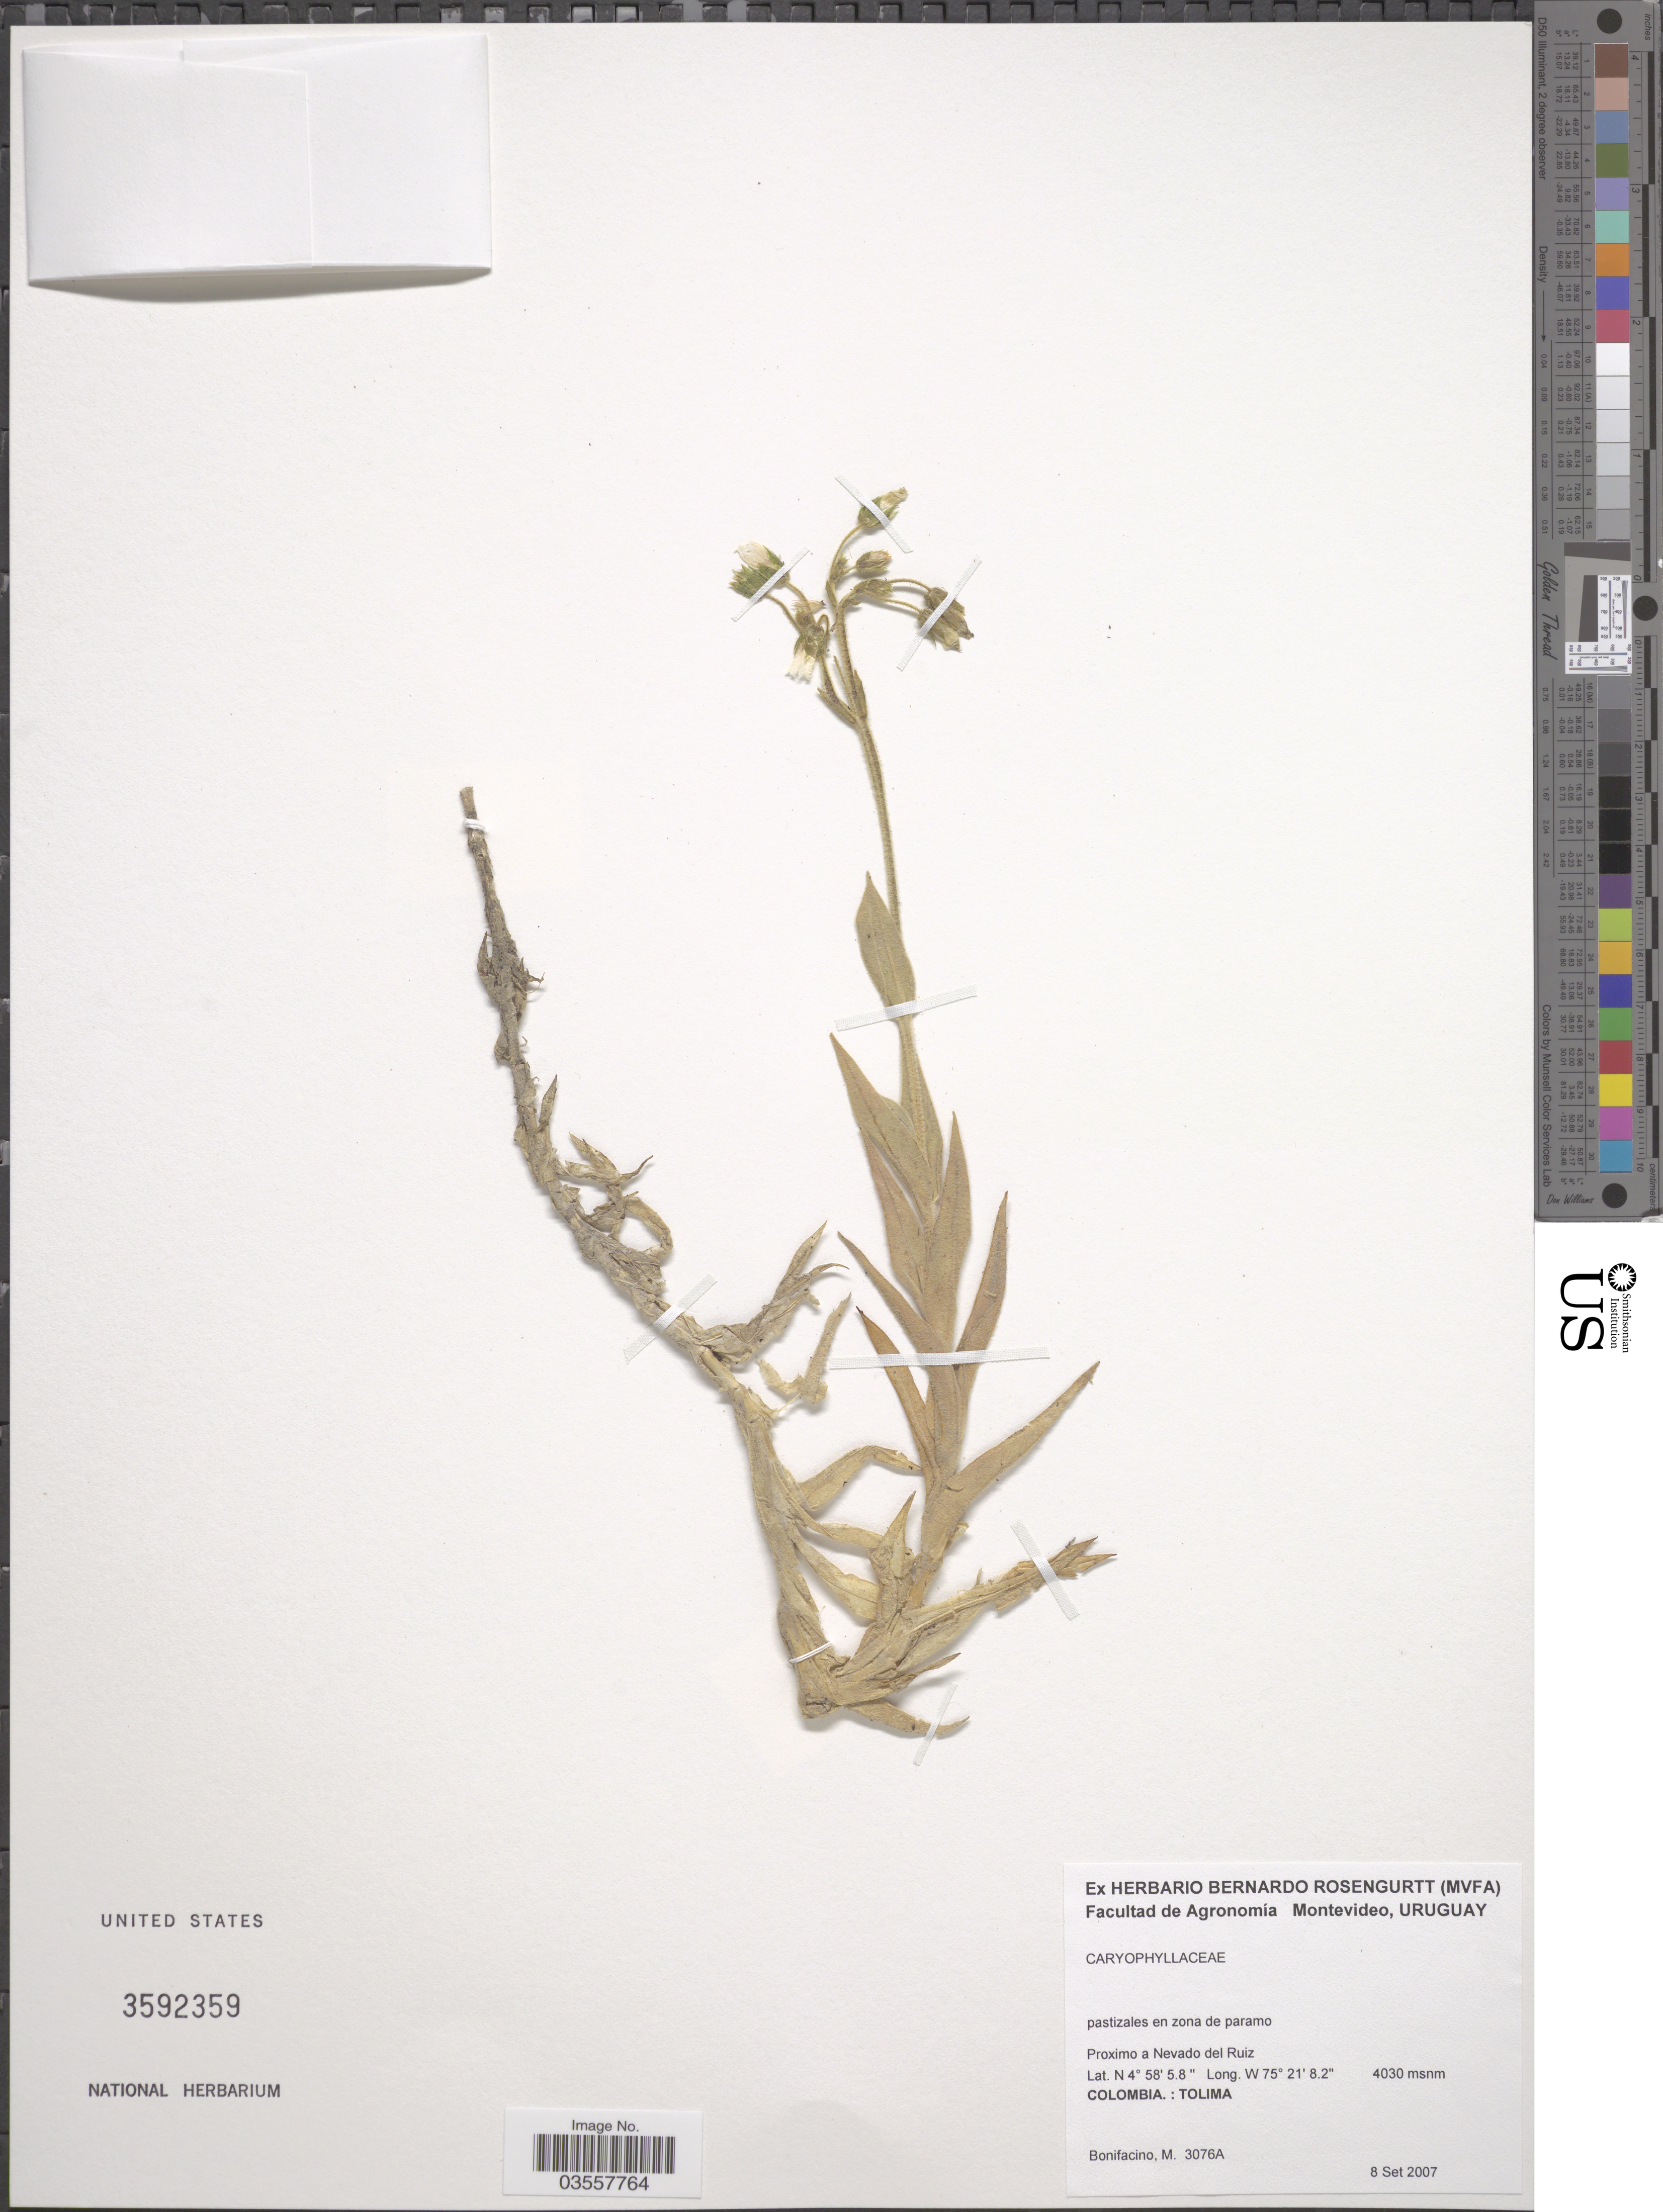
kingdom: Plantae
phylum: Tracheophyta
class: Magnoliopsida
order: Caryophyllales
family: Caryophyllaceae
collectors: M. Bonifacino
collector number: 3076A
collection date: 2007-09-08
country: Colombia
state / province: Tolima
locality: Proximo a Nevado del Ruiz.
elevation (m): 4030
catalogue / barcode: US 3592359